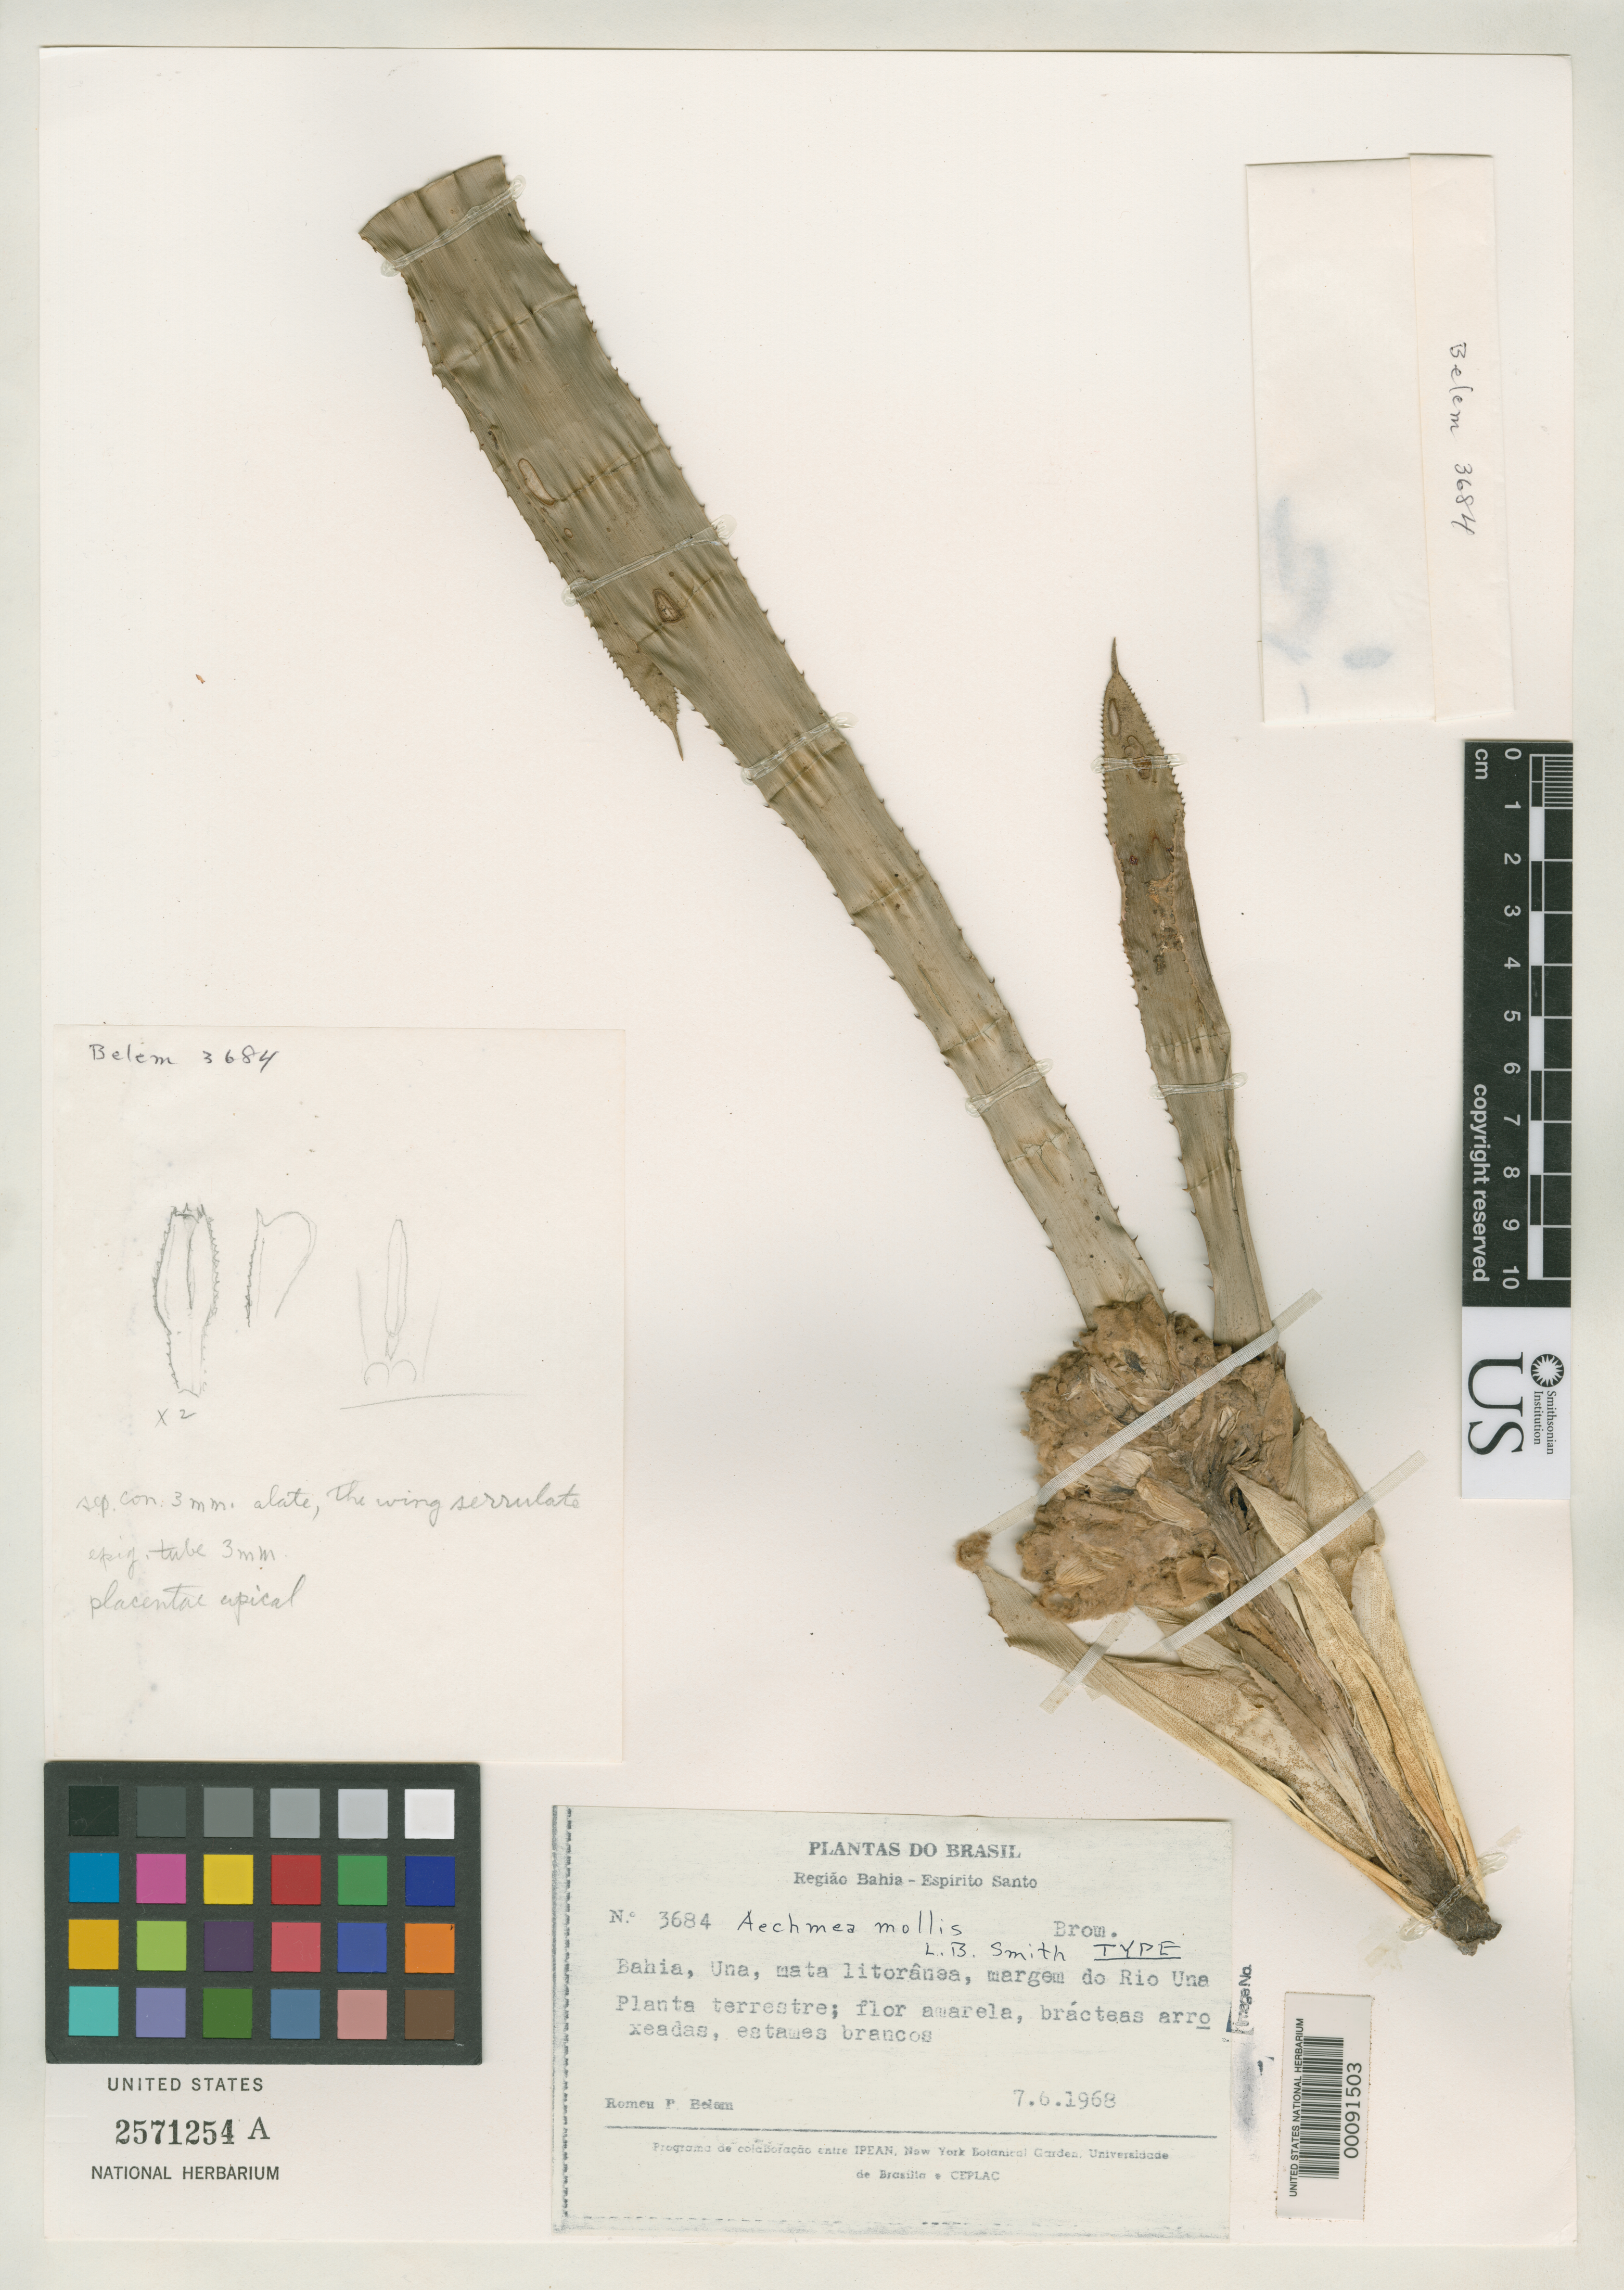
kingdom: Plantae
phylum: Tracheophyta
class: Liliopsida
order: Poales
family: Bromeliaceae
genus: Aechmea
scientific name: Aechmea mollis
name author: L.B. Sm.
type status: Holotype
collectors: R. P. Belém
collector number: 3684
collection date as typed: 07 Jun 1968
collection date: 1968-06-07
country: Brazil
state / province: Bahia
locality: Una, Margem do Rio Una.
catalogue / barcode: US 2571254A